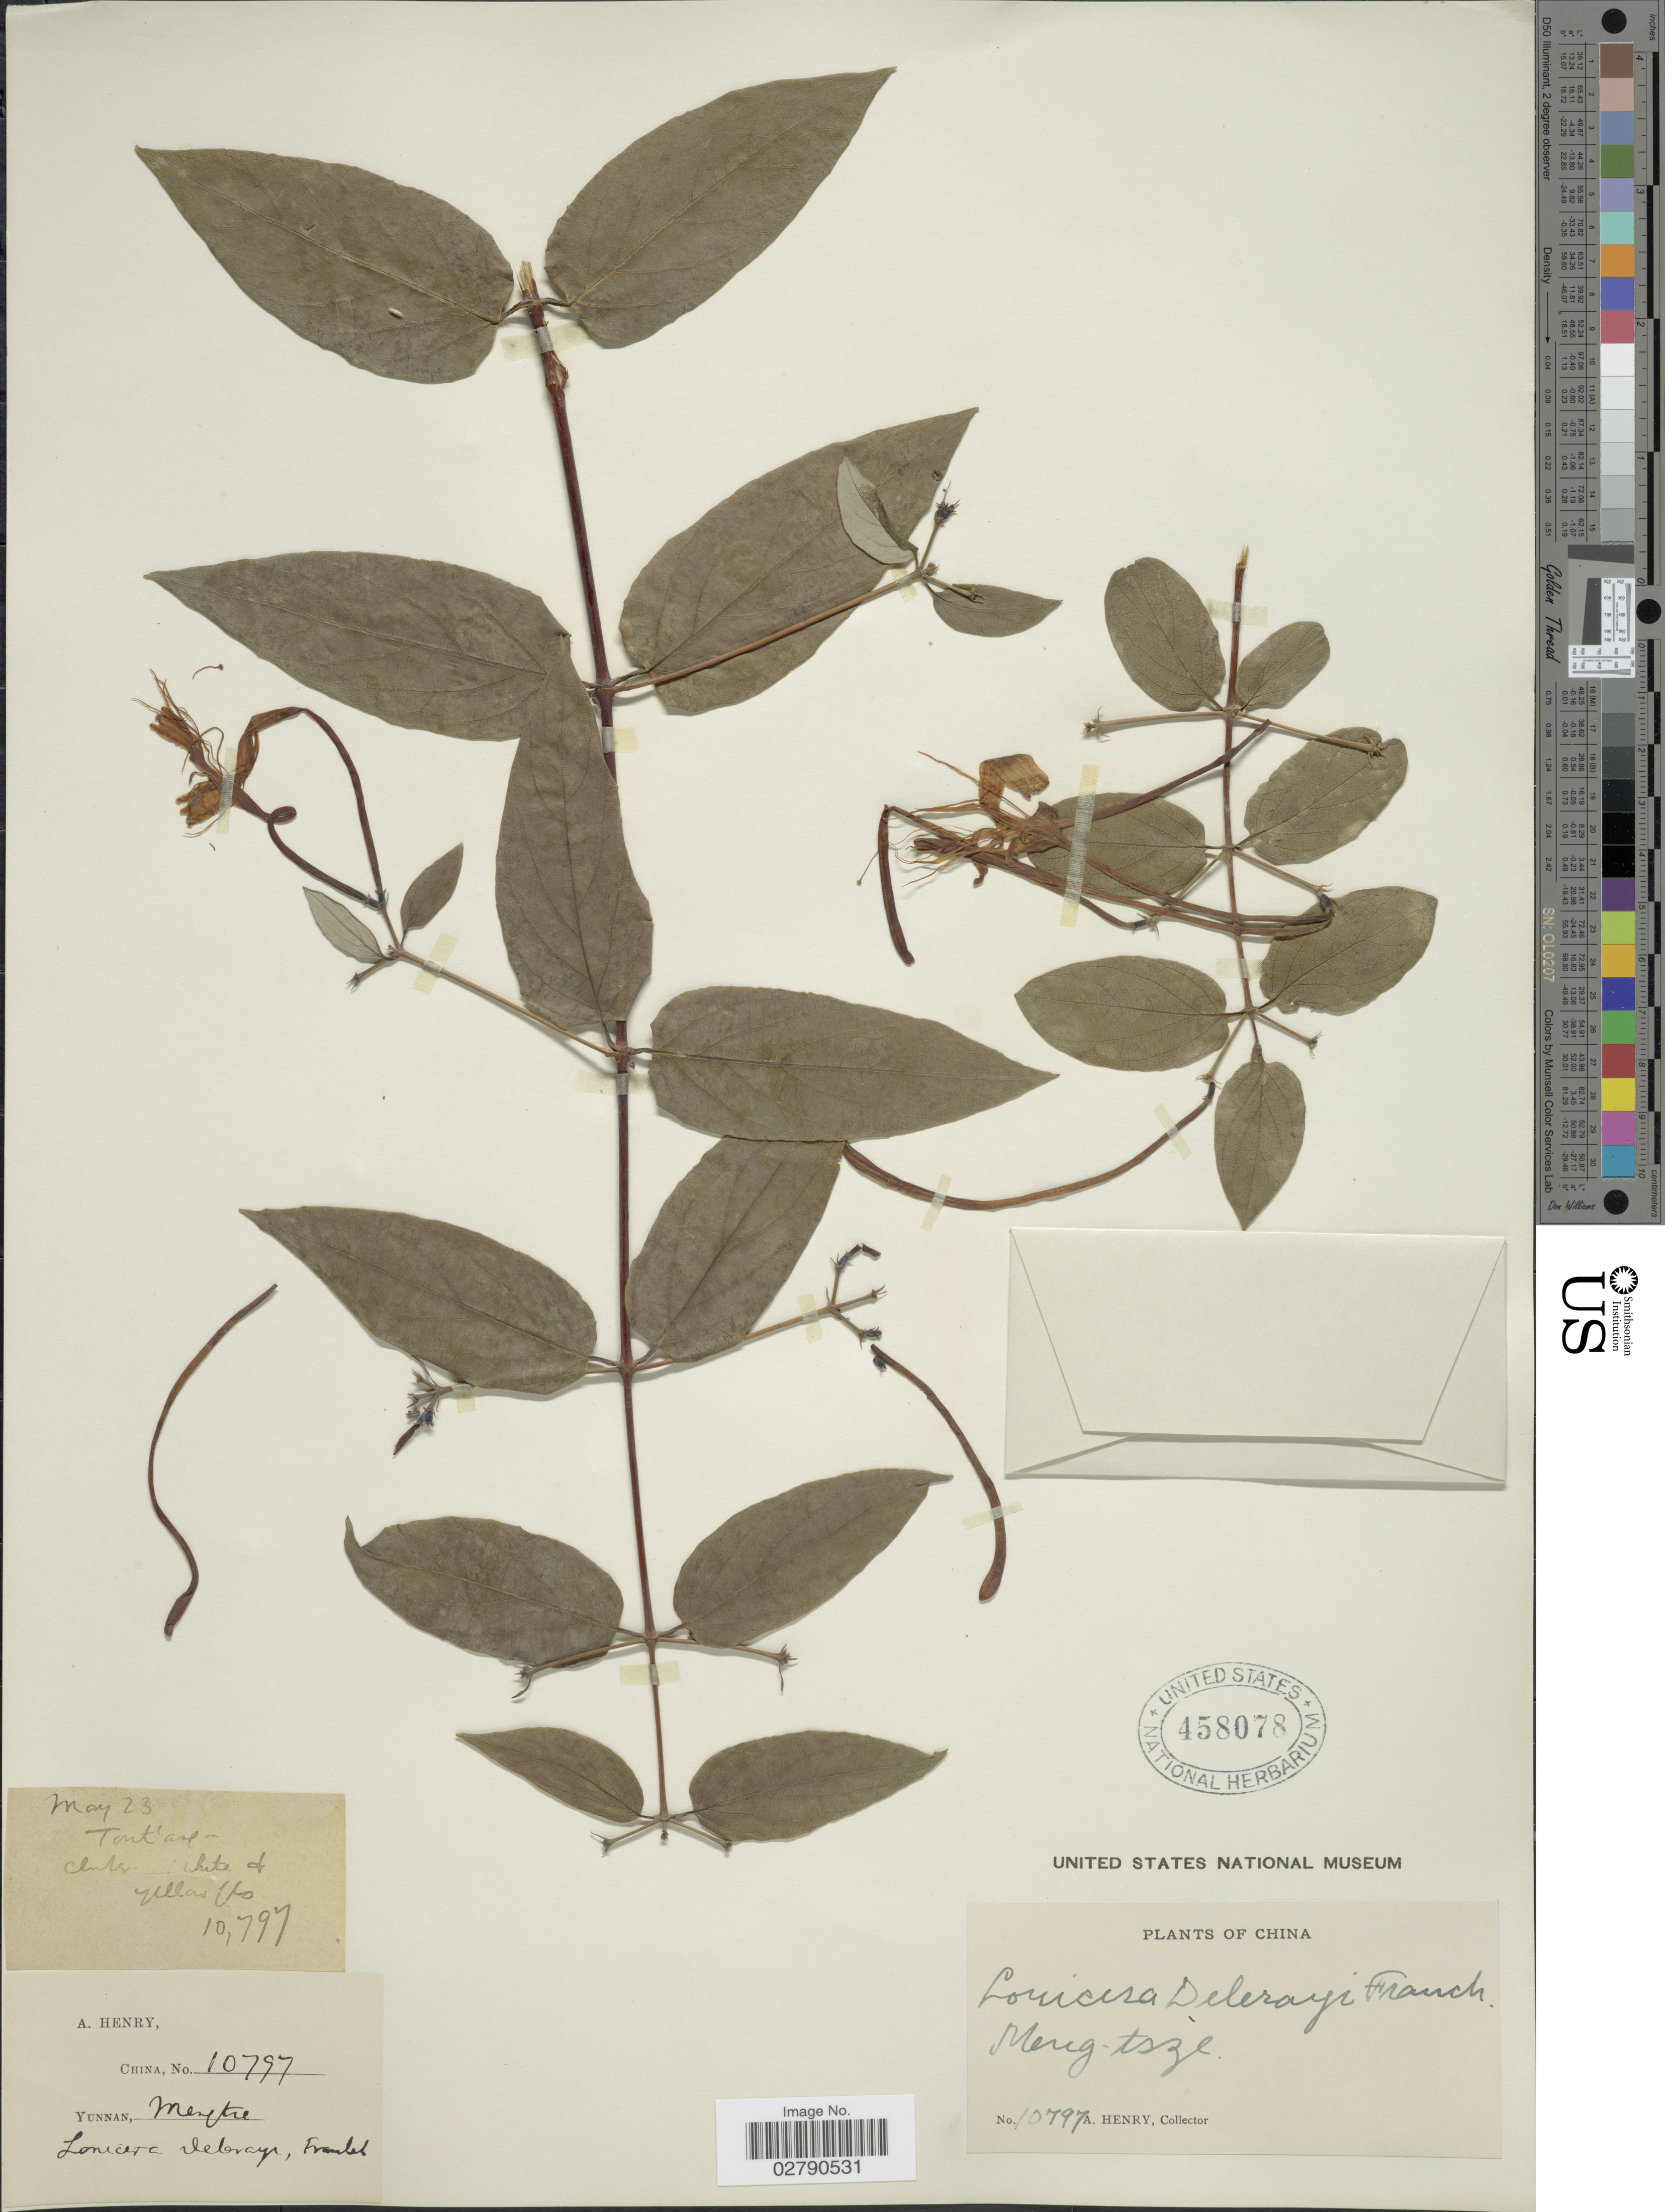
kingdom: Plantae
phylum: Tracheophyta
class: Magnoliopsida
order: Dipsacales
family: Caprifoliaceae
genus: Lonicera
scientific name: Lonicera delavayi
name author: Franch.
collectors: A. Henry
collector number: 10797 A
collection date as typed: Transcribed d/m/y: /5/23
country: China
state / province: Yunnan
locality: Meng-tsze. Tont'ang.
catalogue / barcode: US 458078